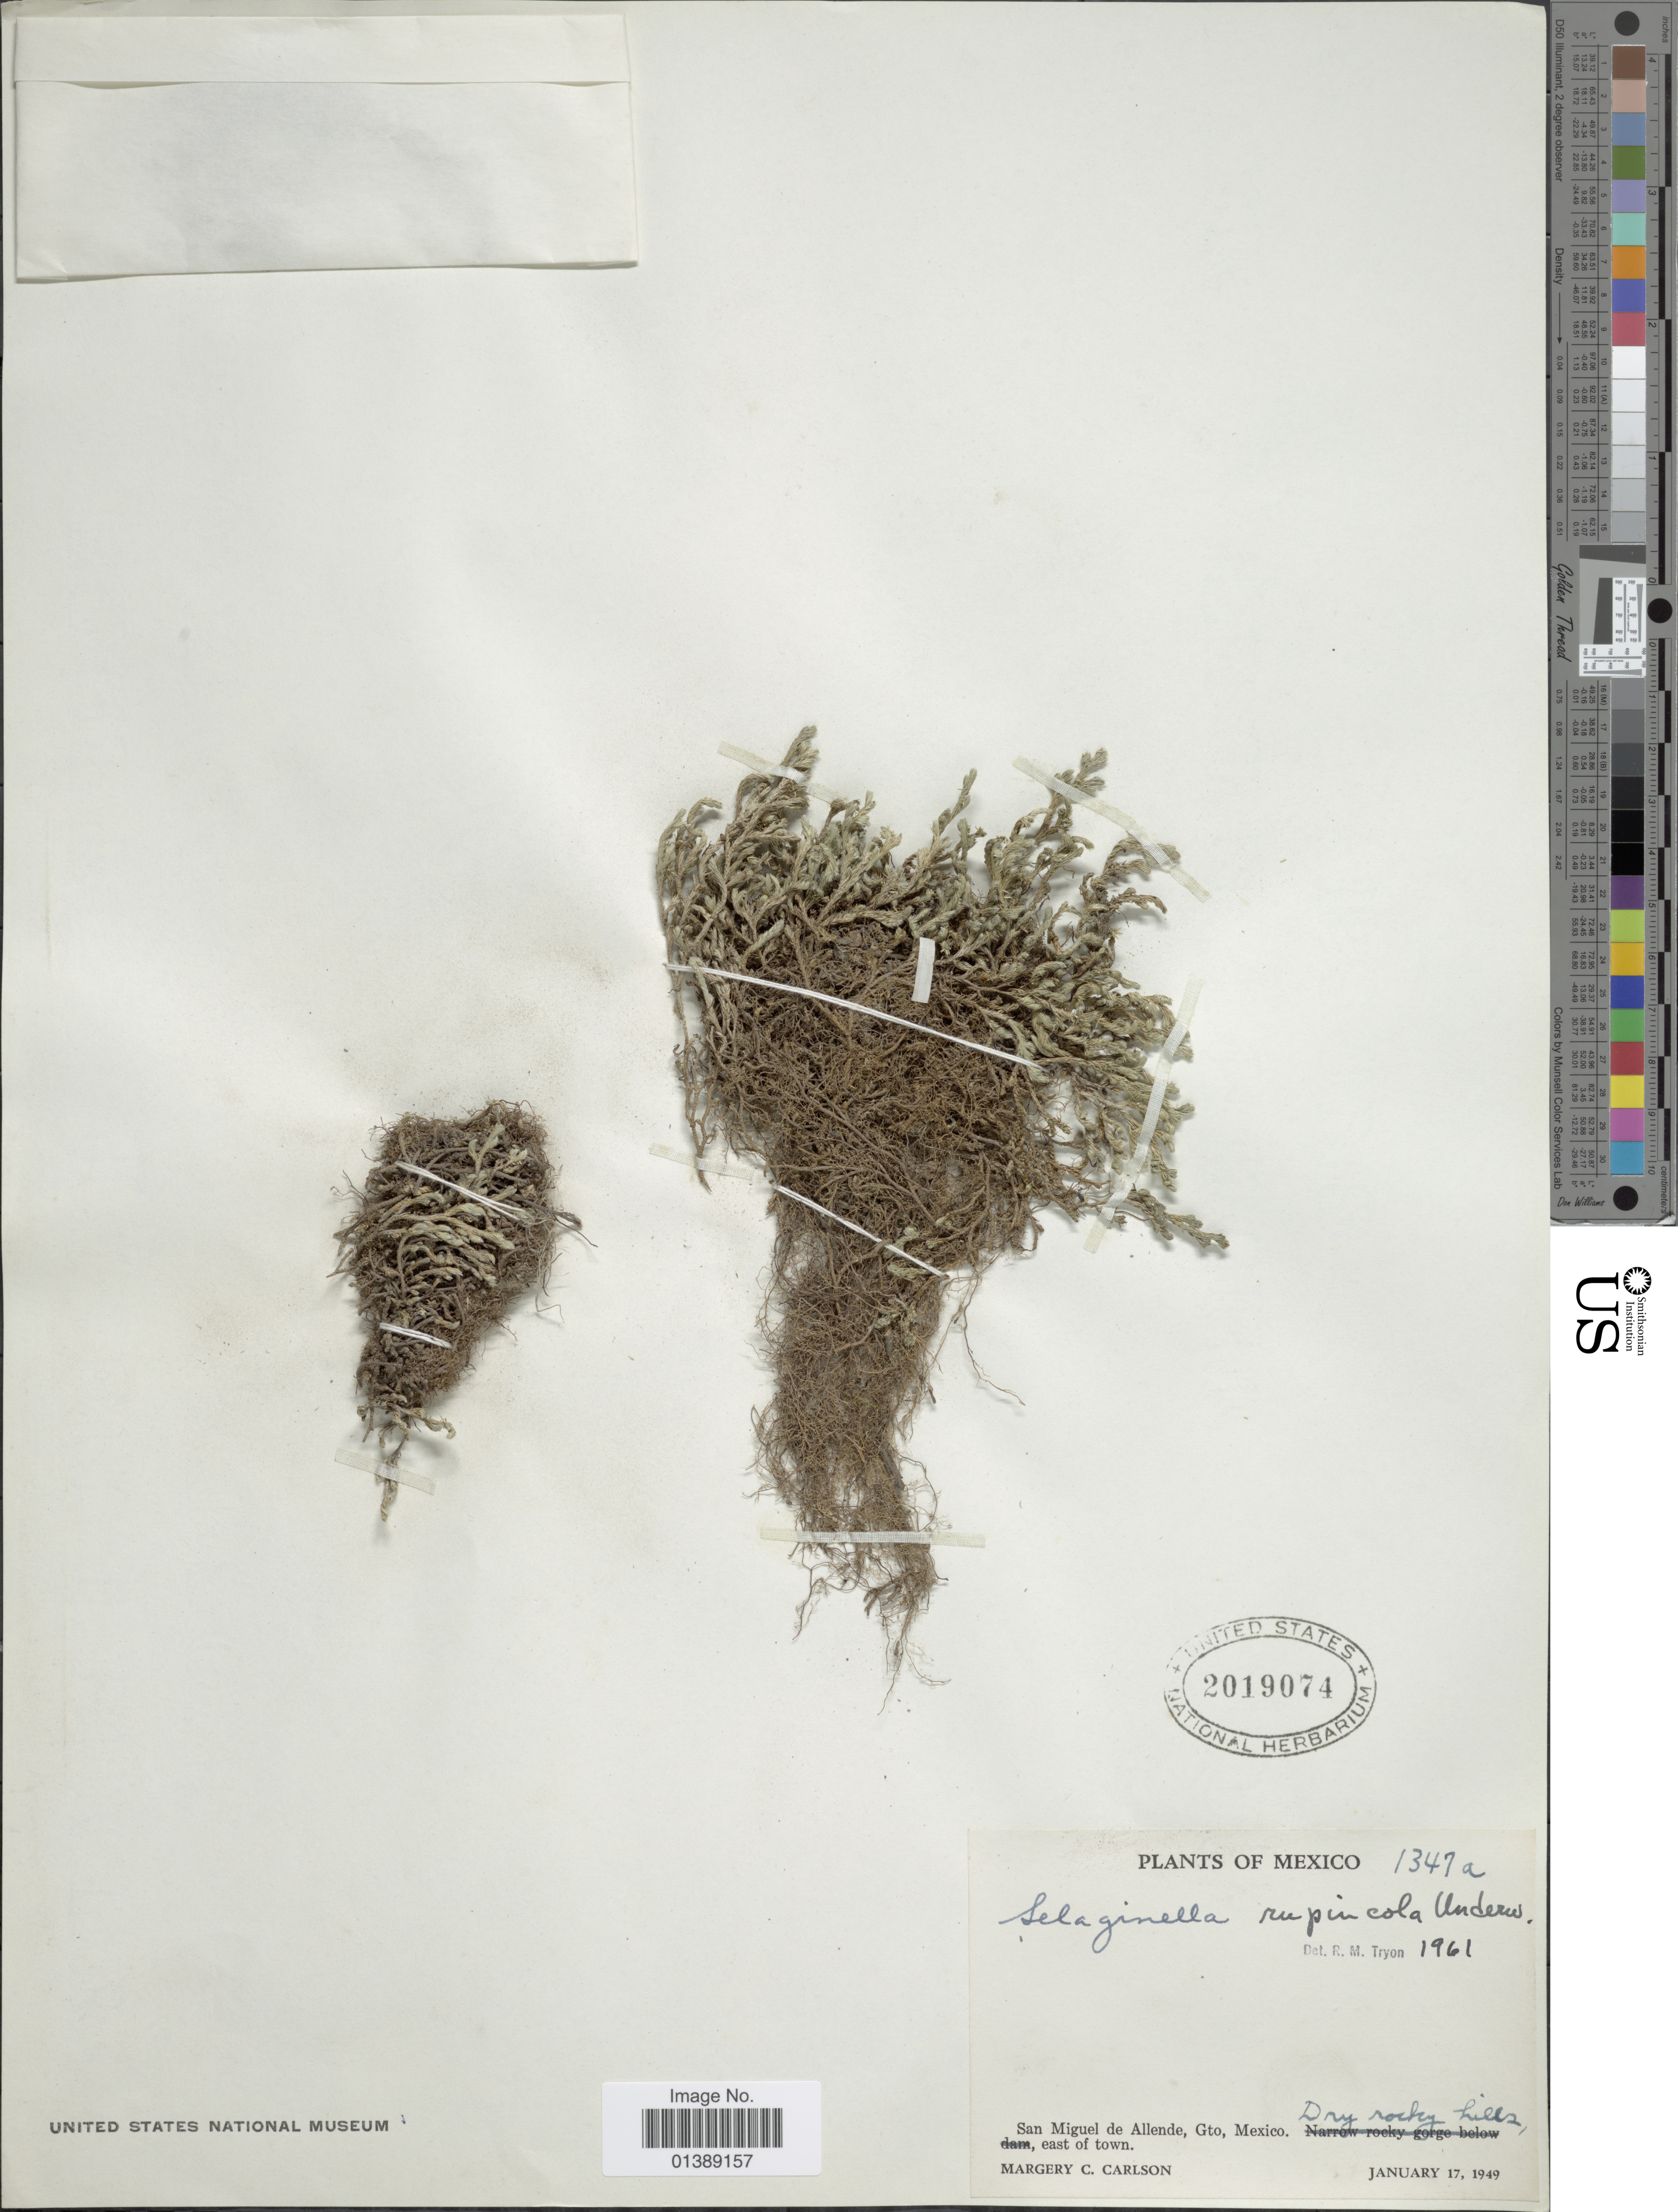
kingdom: Plantae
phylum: Tracheophyta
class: Lycopodiopsida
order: Selaginellales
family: Selaginellaceae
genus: Selaginella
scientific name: Selaginella rupincola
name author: Underw.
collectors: M. C. Carlson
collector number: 1347a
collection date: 1949-01-17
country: Mexico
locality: San Miguel de Allende, Gto , east of town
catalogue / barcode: US 2019074